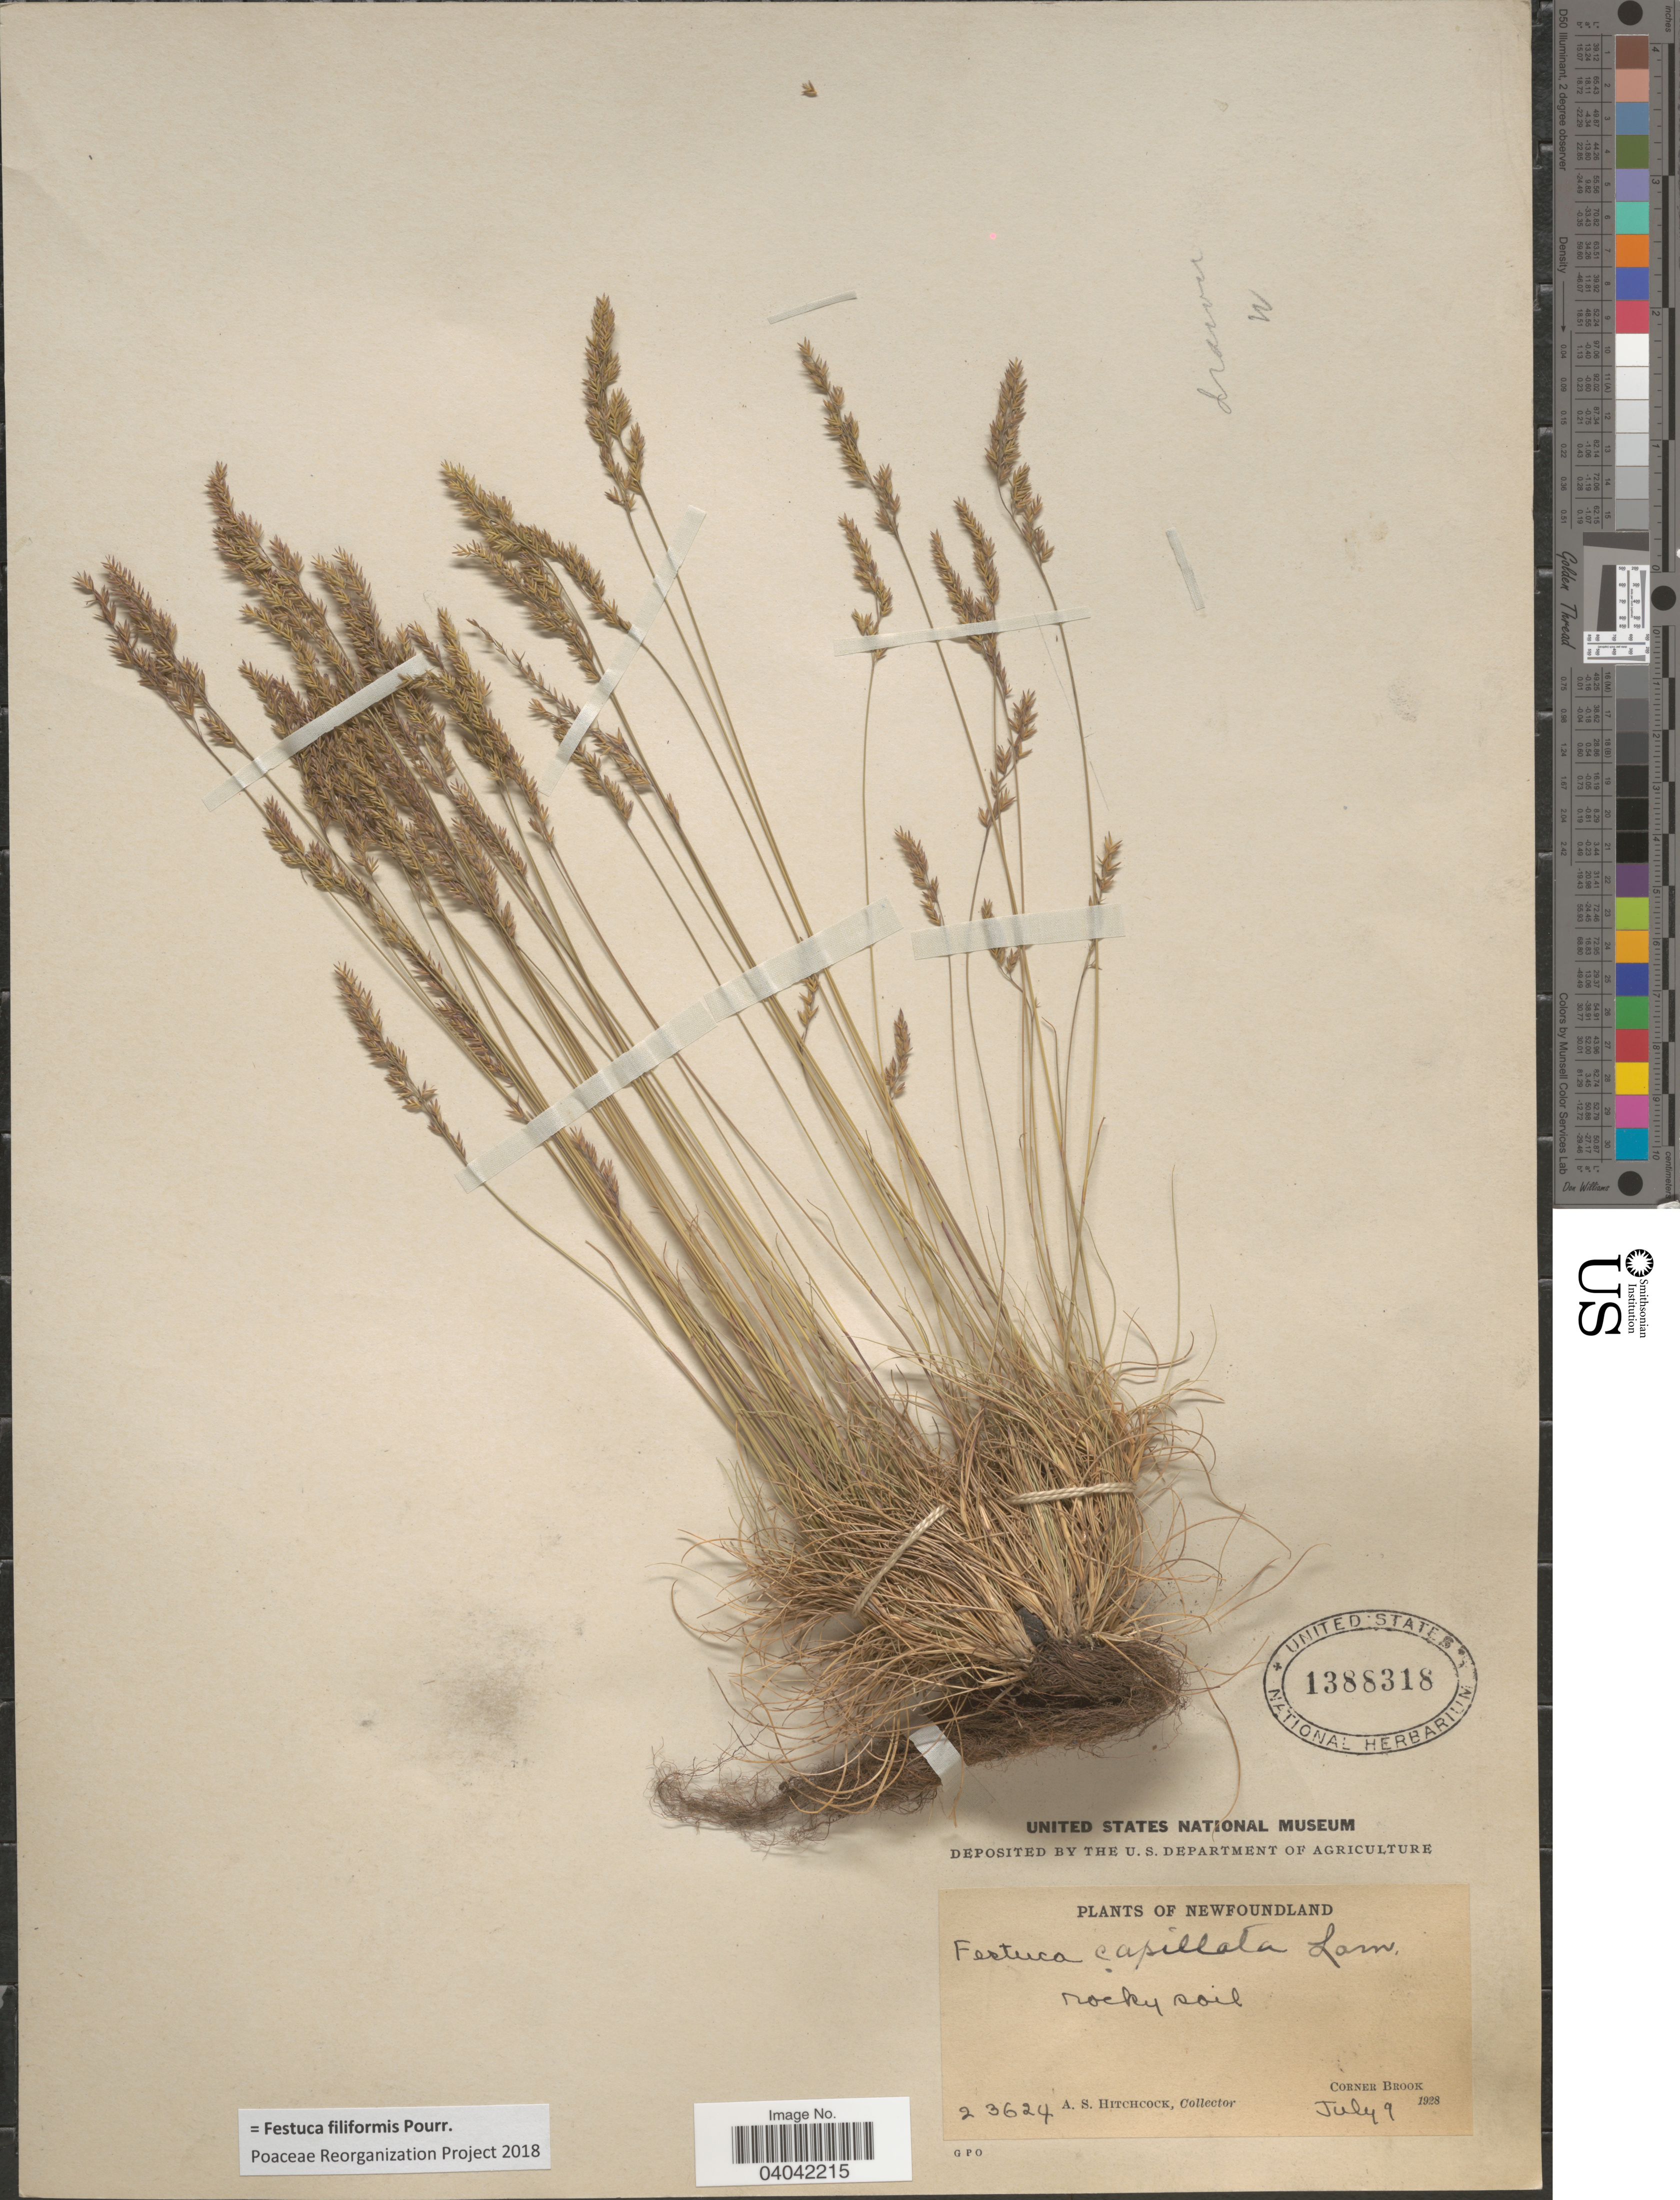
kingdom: Plantae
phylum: Tracheophyta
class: Liliopsida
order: Poales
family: Poaceae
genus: Festuca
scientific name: Festuca filiformis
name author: Pourr.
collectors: A. S. Hitchcock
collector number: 23624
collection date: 1928-07-09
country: Canada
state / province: Newfoundland and Labrador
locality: Rocky soil. Corner Brook.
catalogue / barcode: US 1388318